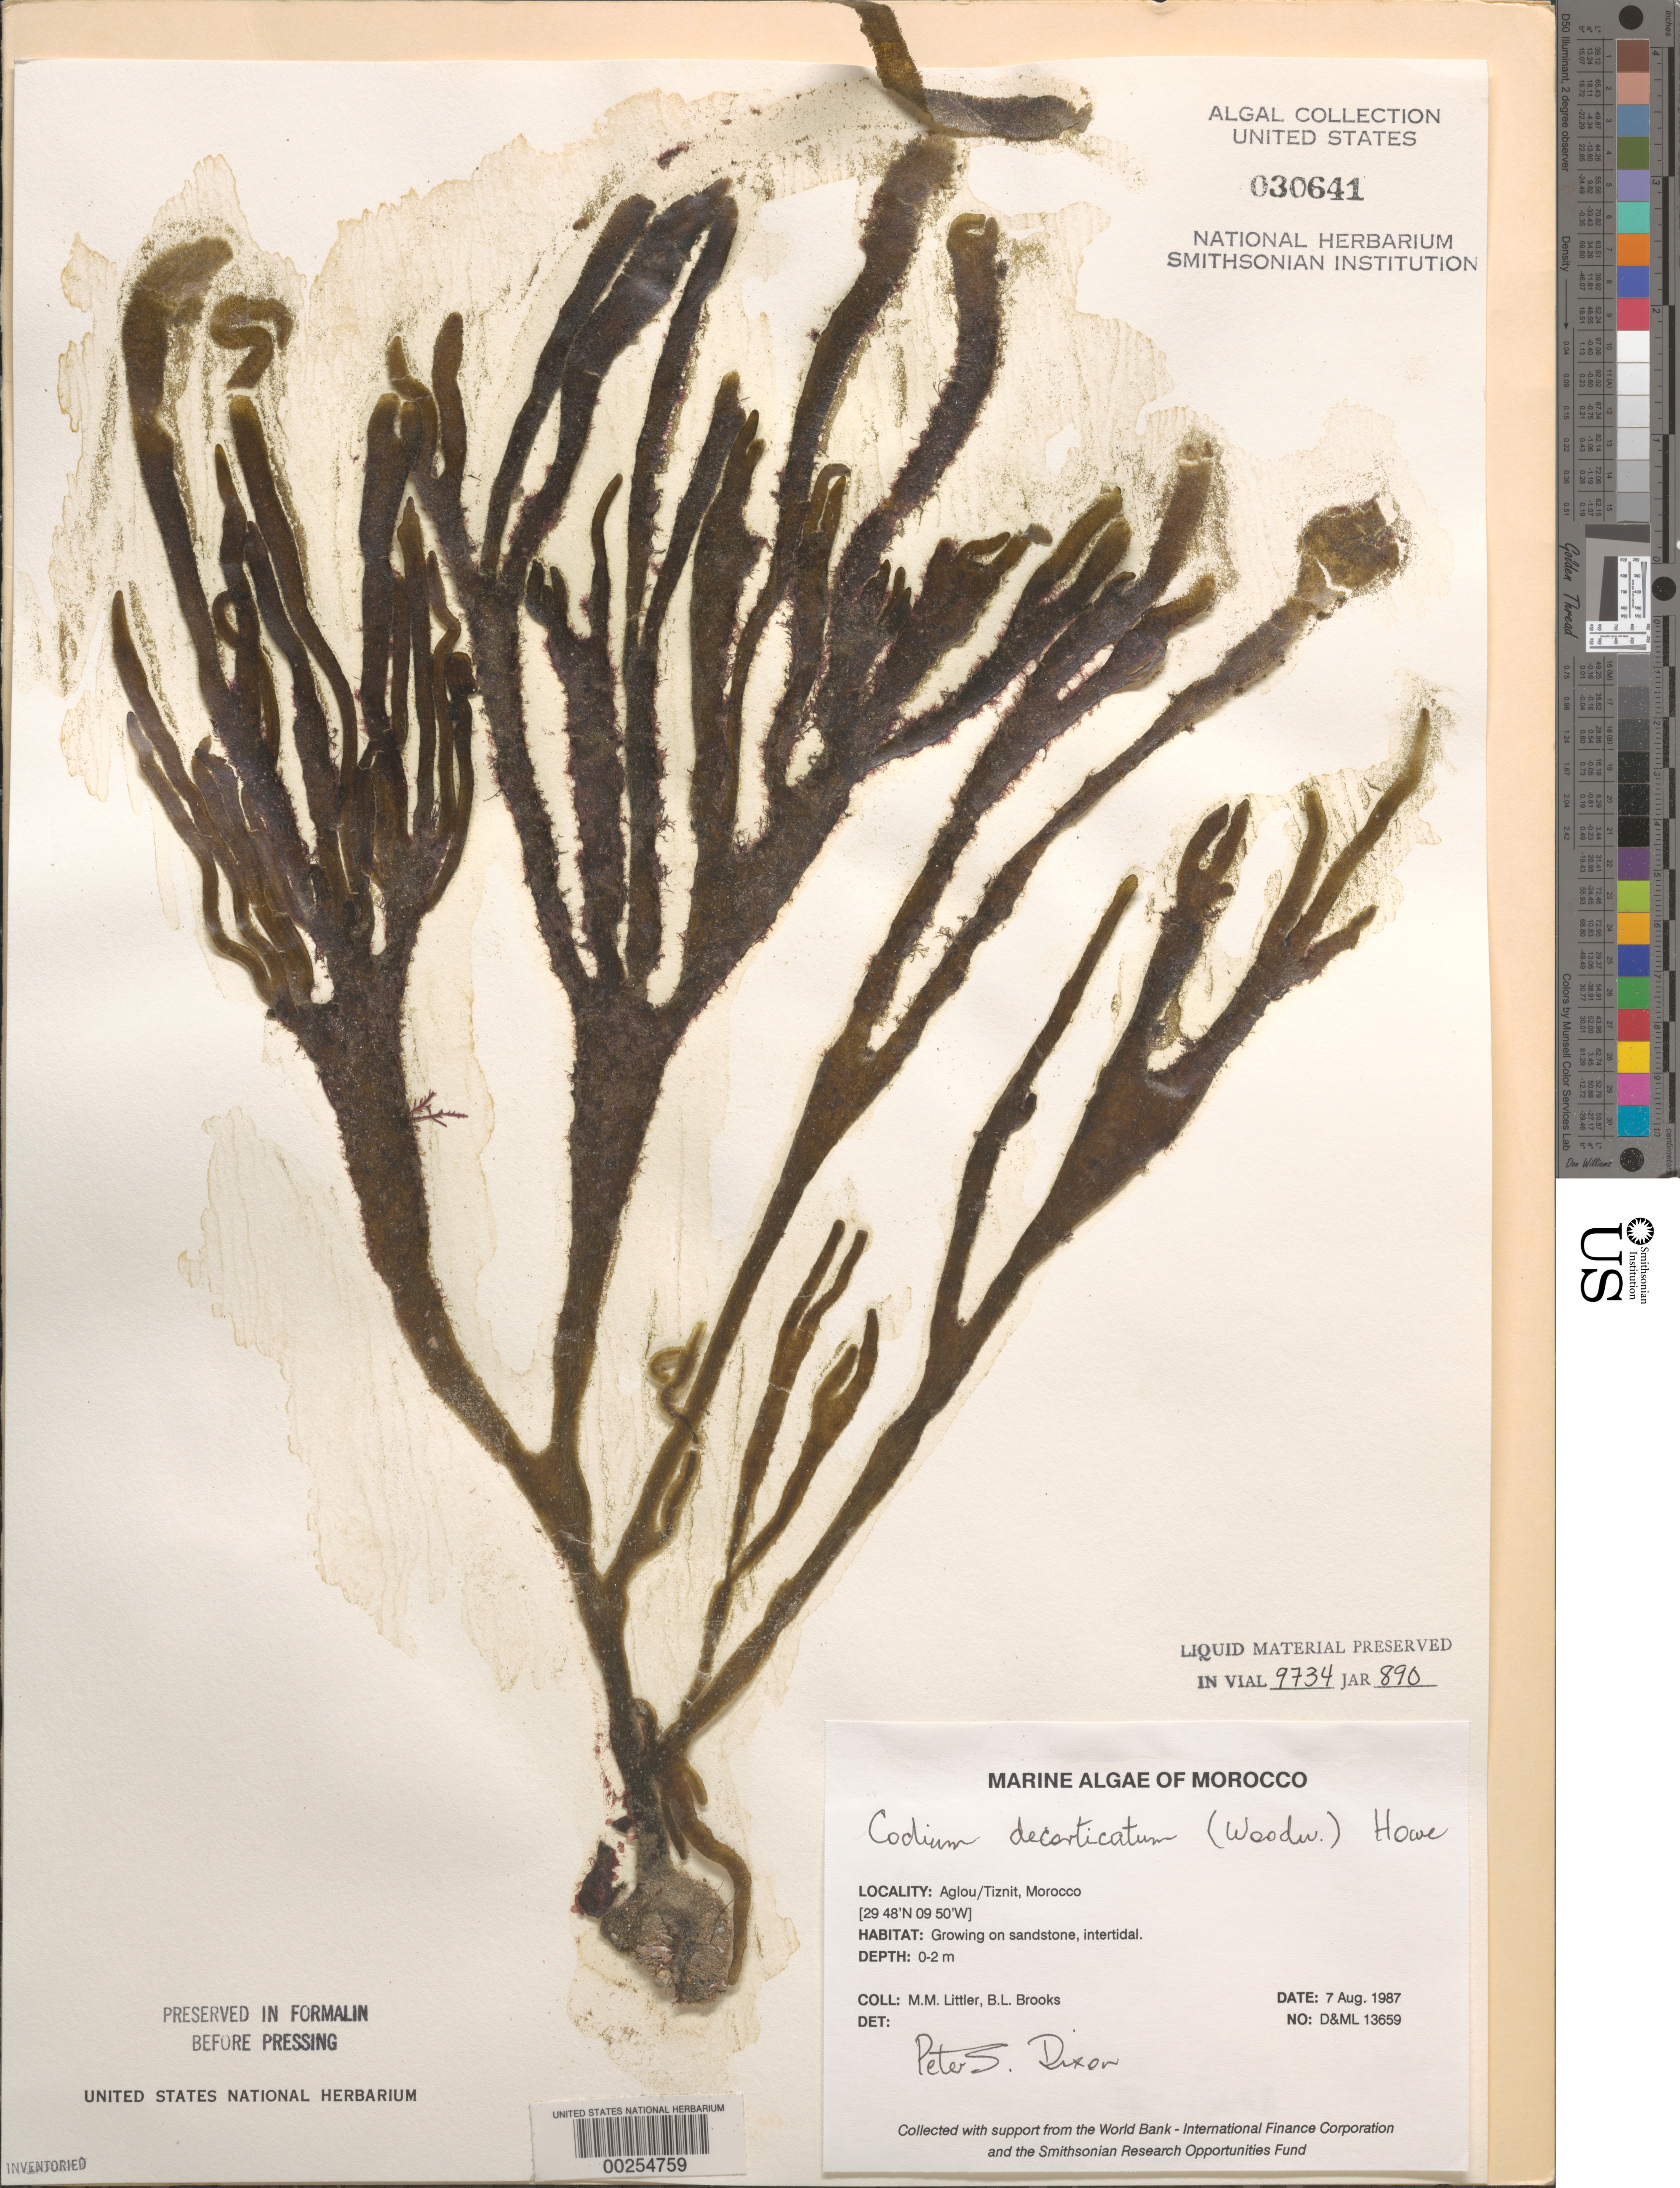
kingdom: Plantae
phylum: Chlorophyta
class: Ulvophyceae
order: Bryopsidales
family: Codiaceae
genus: Codium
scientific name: Codium decorticatum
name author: (Woodw.) M. Howe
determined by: Dixon, P. S.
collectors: M. M. Littler & B. Brooks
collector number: D&ML 13659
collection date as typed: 07 Aug 1987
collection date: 1987-08-07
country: Morocco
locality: Aglou / Tiznit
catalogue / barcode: US 30641